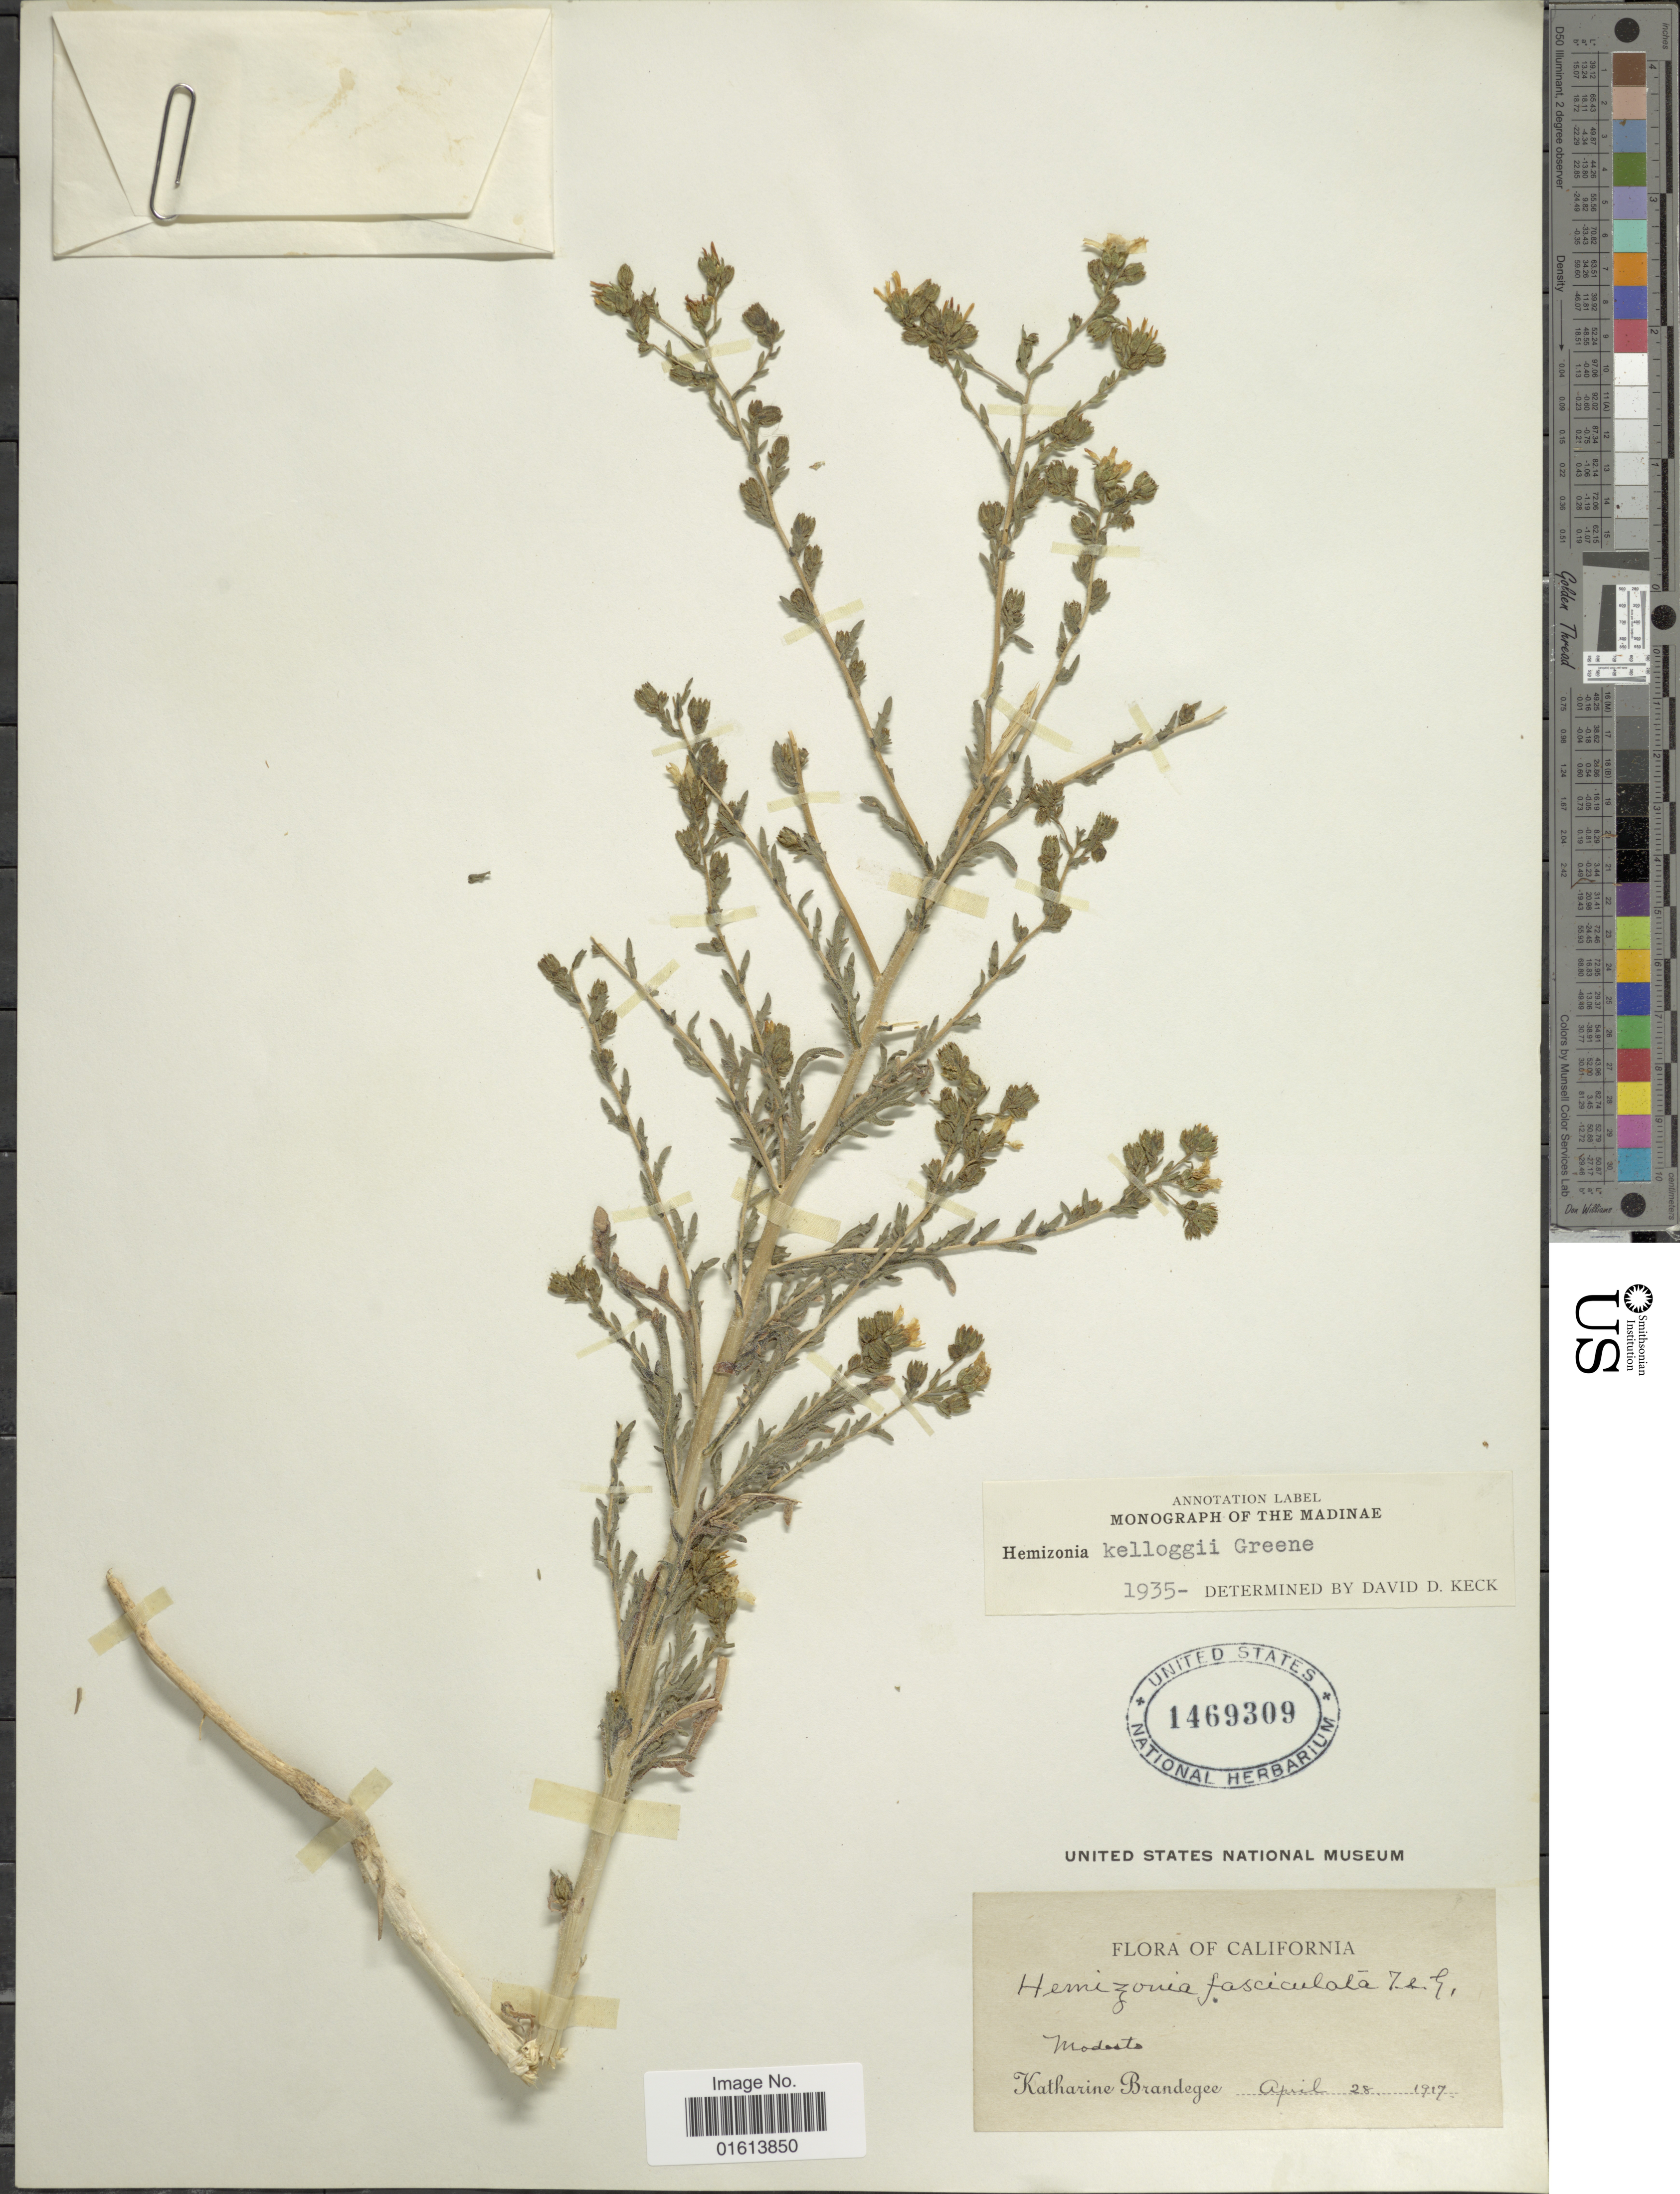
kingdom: Plantae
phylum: Tracheophyta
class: Magnoliopsida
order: Asterales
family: Asteraceae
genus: Deinandra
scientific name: Deinandra kelloggii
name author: (Greene) Greene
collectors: M. K. Brandegee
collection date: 1917-04-28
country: United States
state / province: California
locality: California. Modesto.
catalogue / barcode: US 1469309